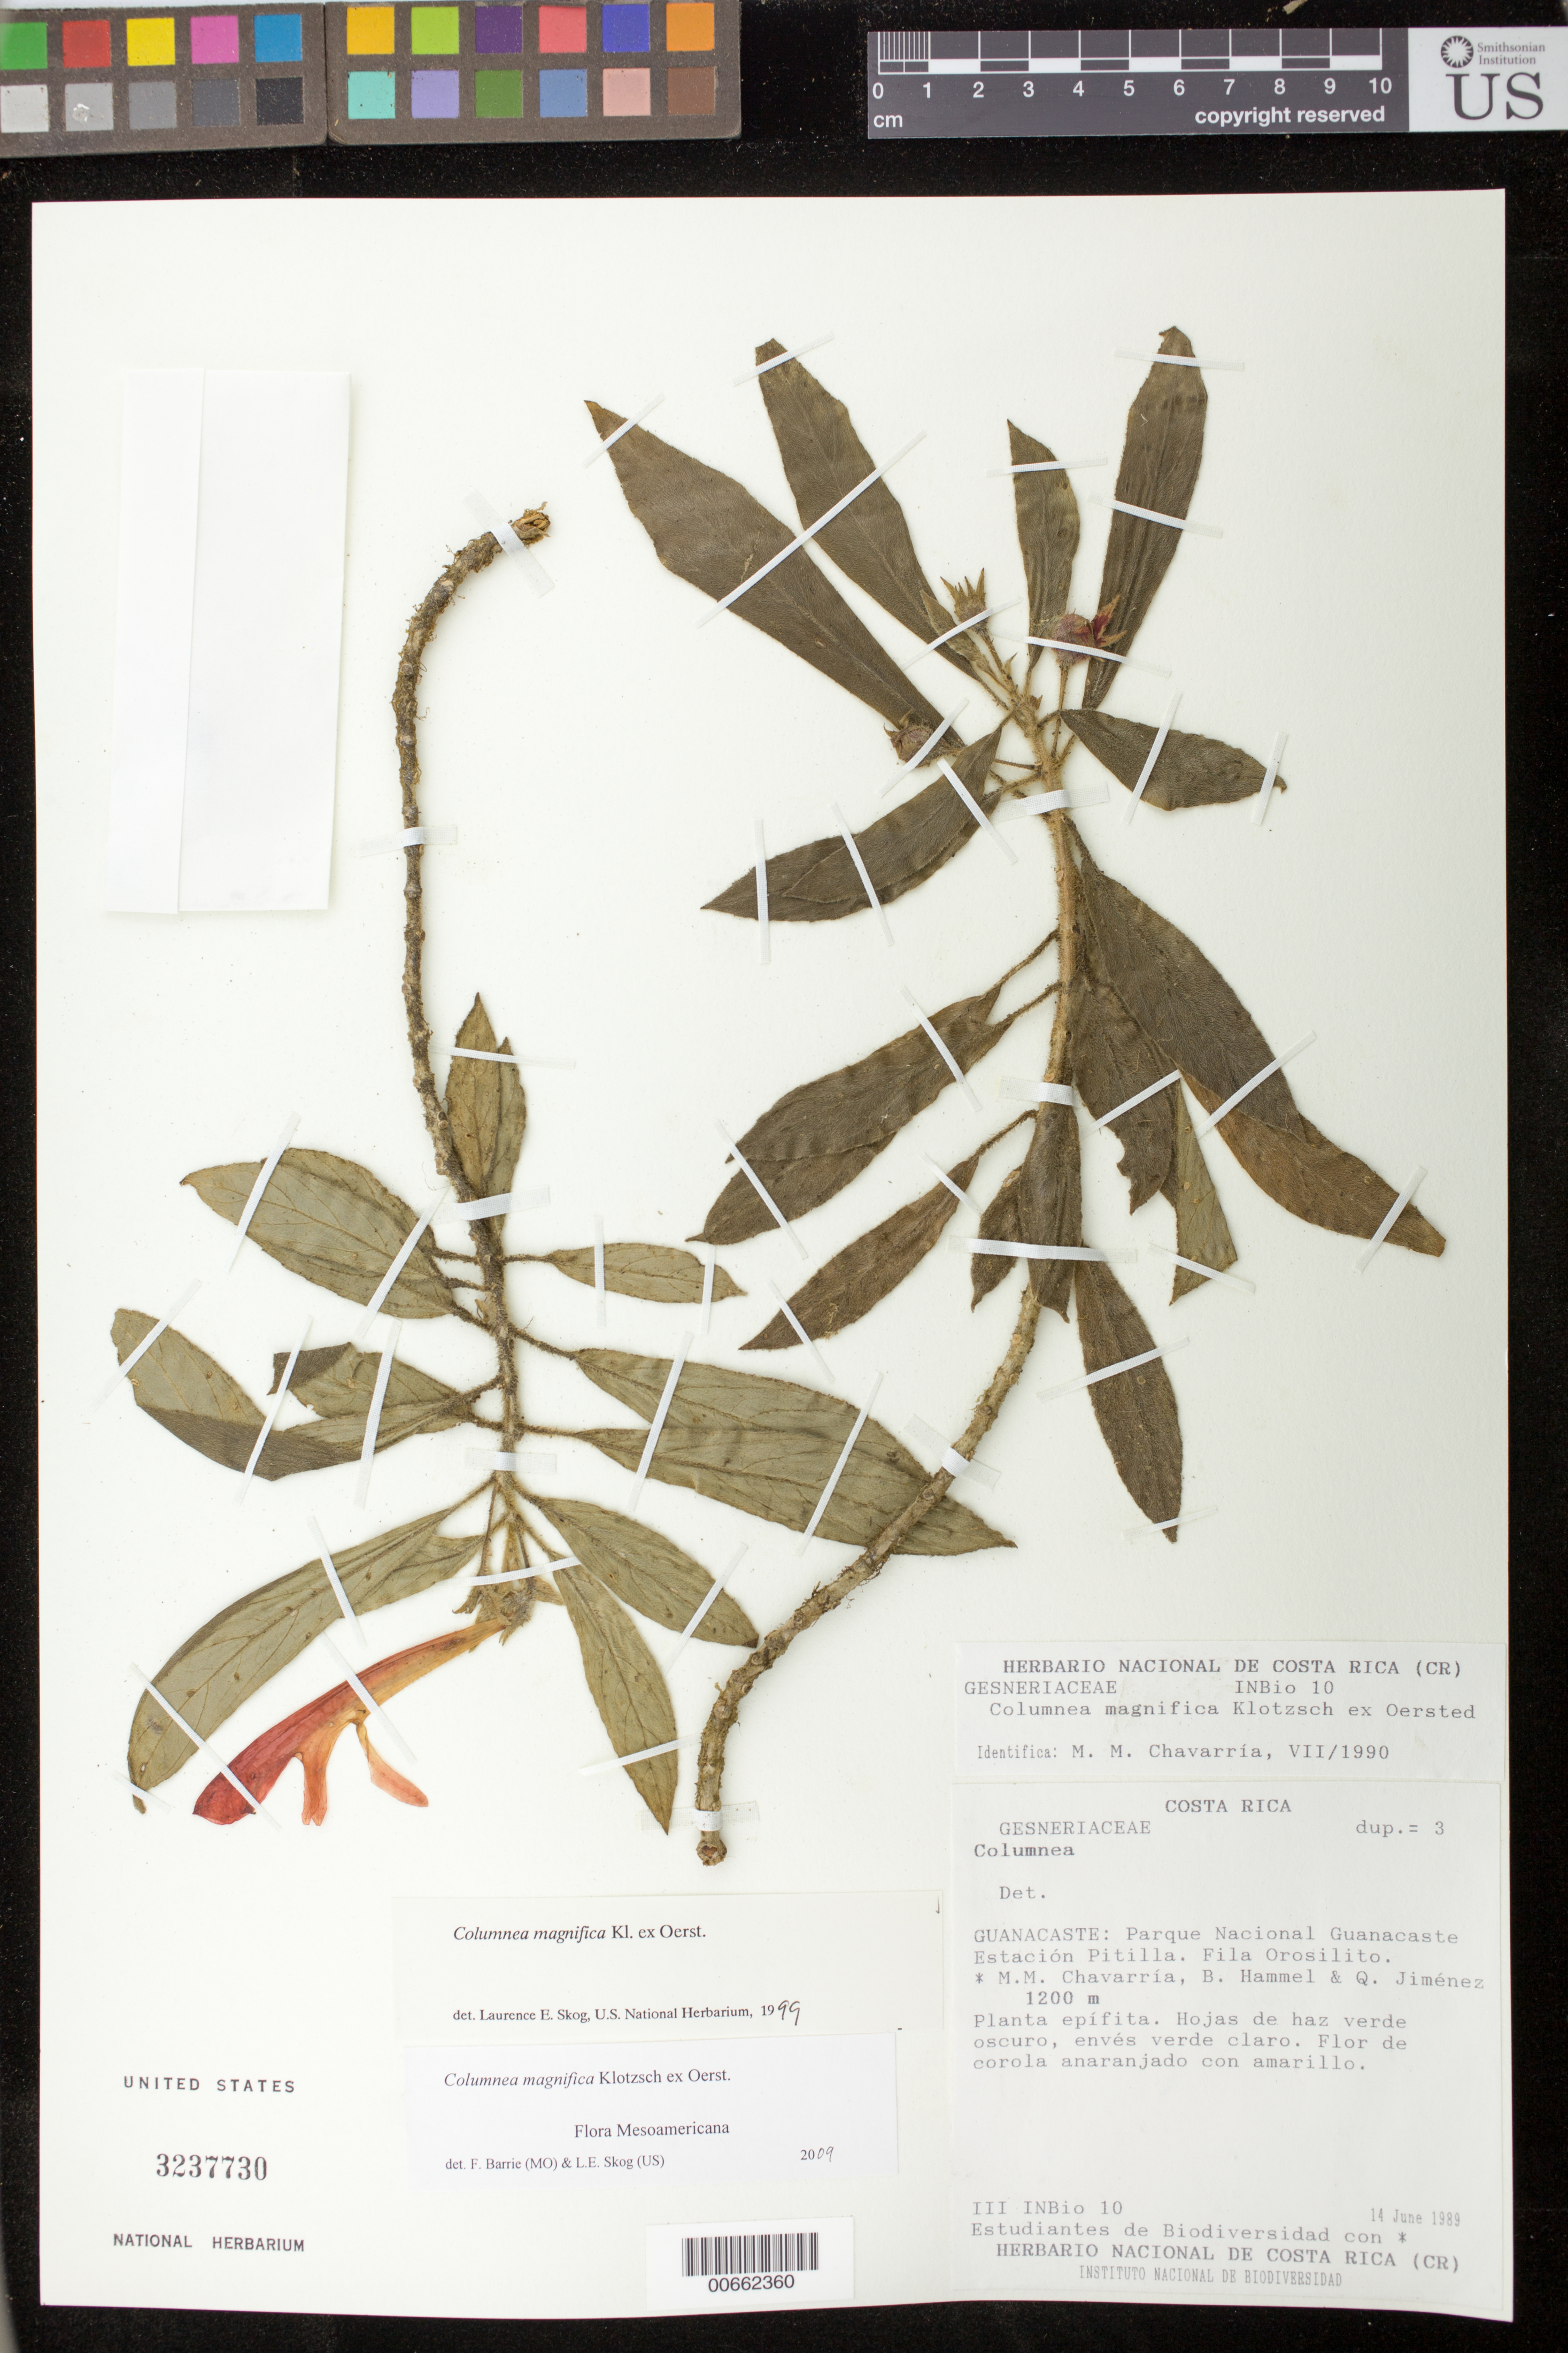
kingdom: Plantae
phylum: Tracheophyta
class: Magnoliopsida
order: Lamiales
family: Gesneriaceae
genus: Columnea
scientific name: Columnea magnifica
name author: Klotzsch ex Oerst.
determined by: Skog, Laurence E.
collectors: I. INBio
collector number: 10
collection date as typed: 14 Jun 1989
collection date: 1989-06-14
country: Costa Rica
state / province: Guanacaste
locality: Parque Nacional Guanacaste Estación Pitilla. Fila Orosilito.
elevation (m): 1200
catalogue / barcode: US 3237730